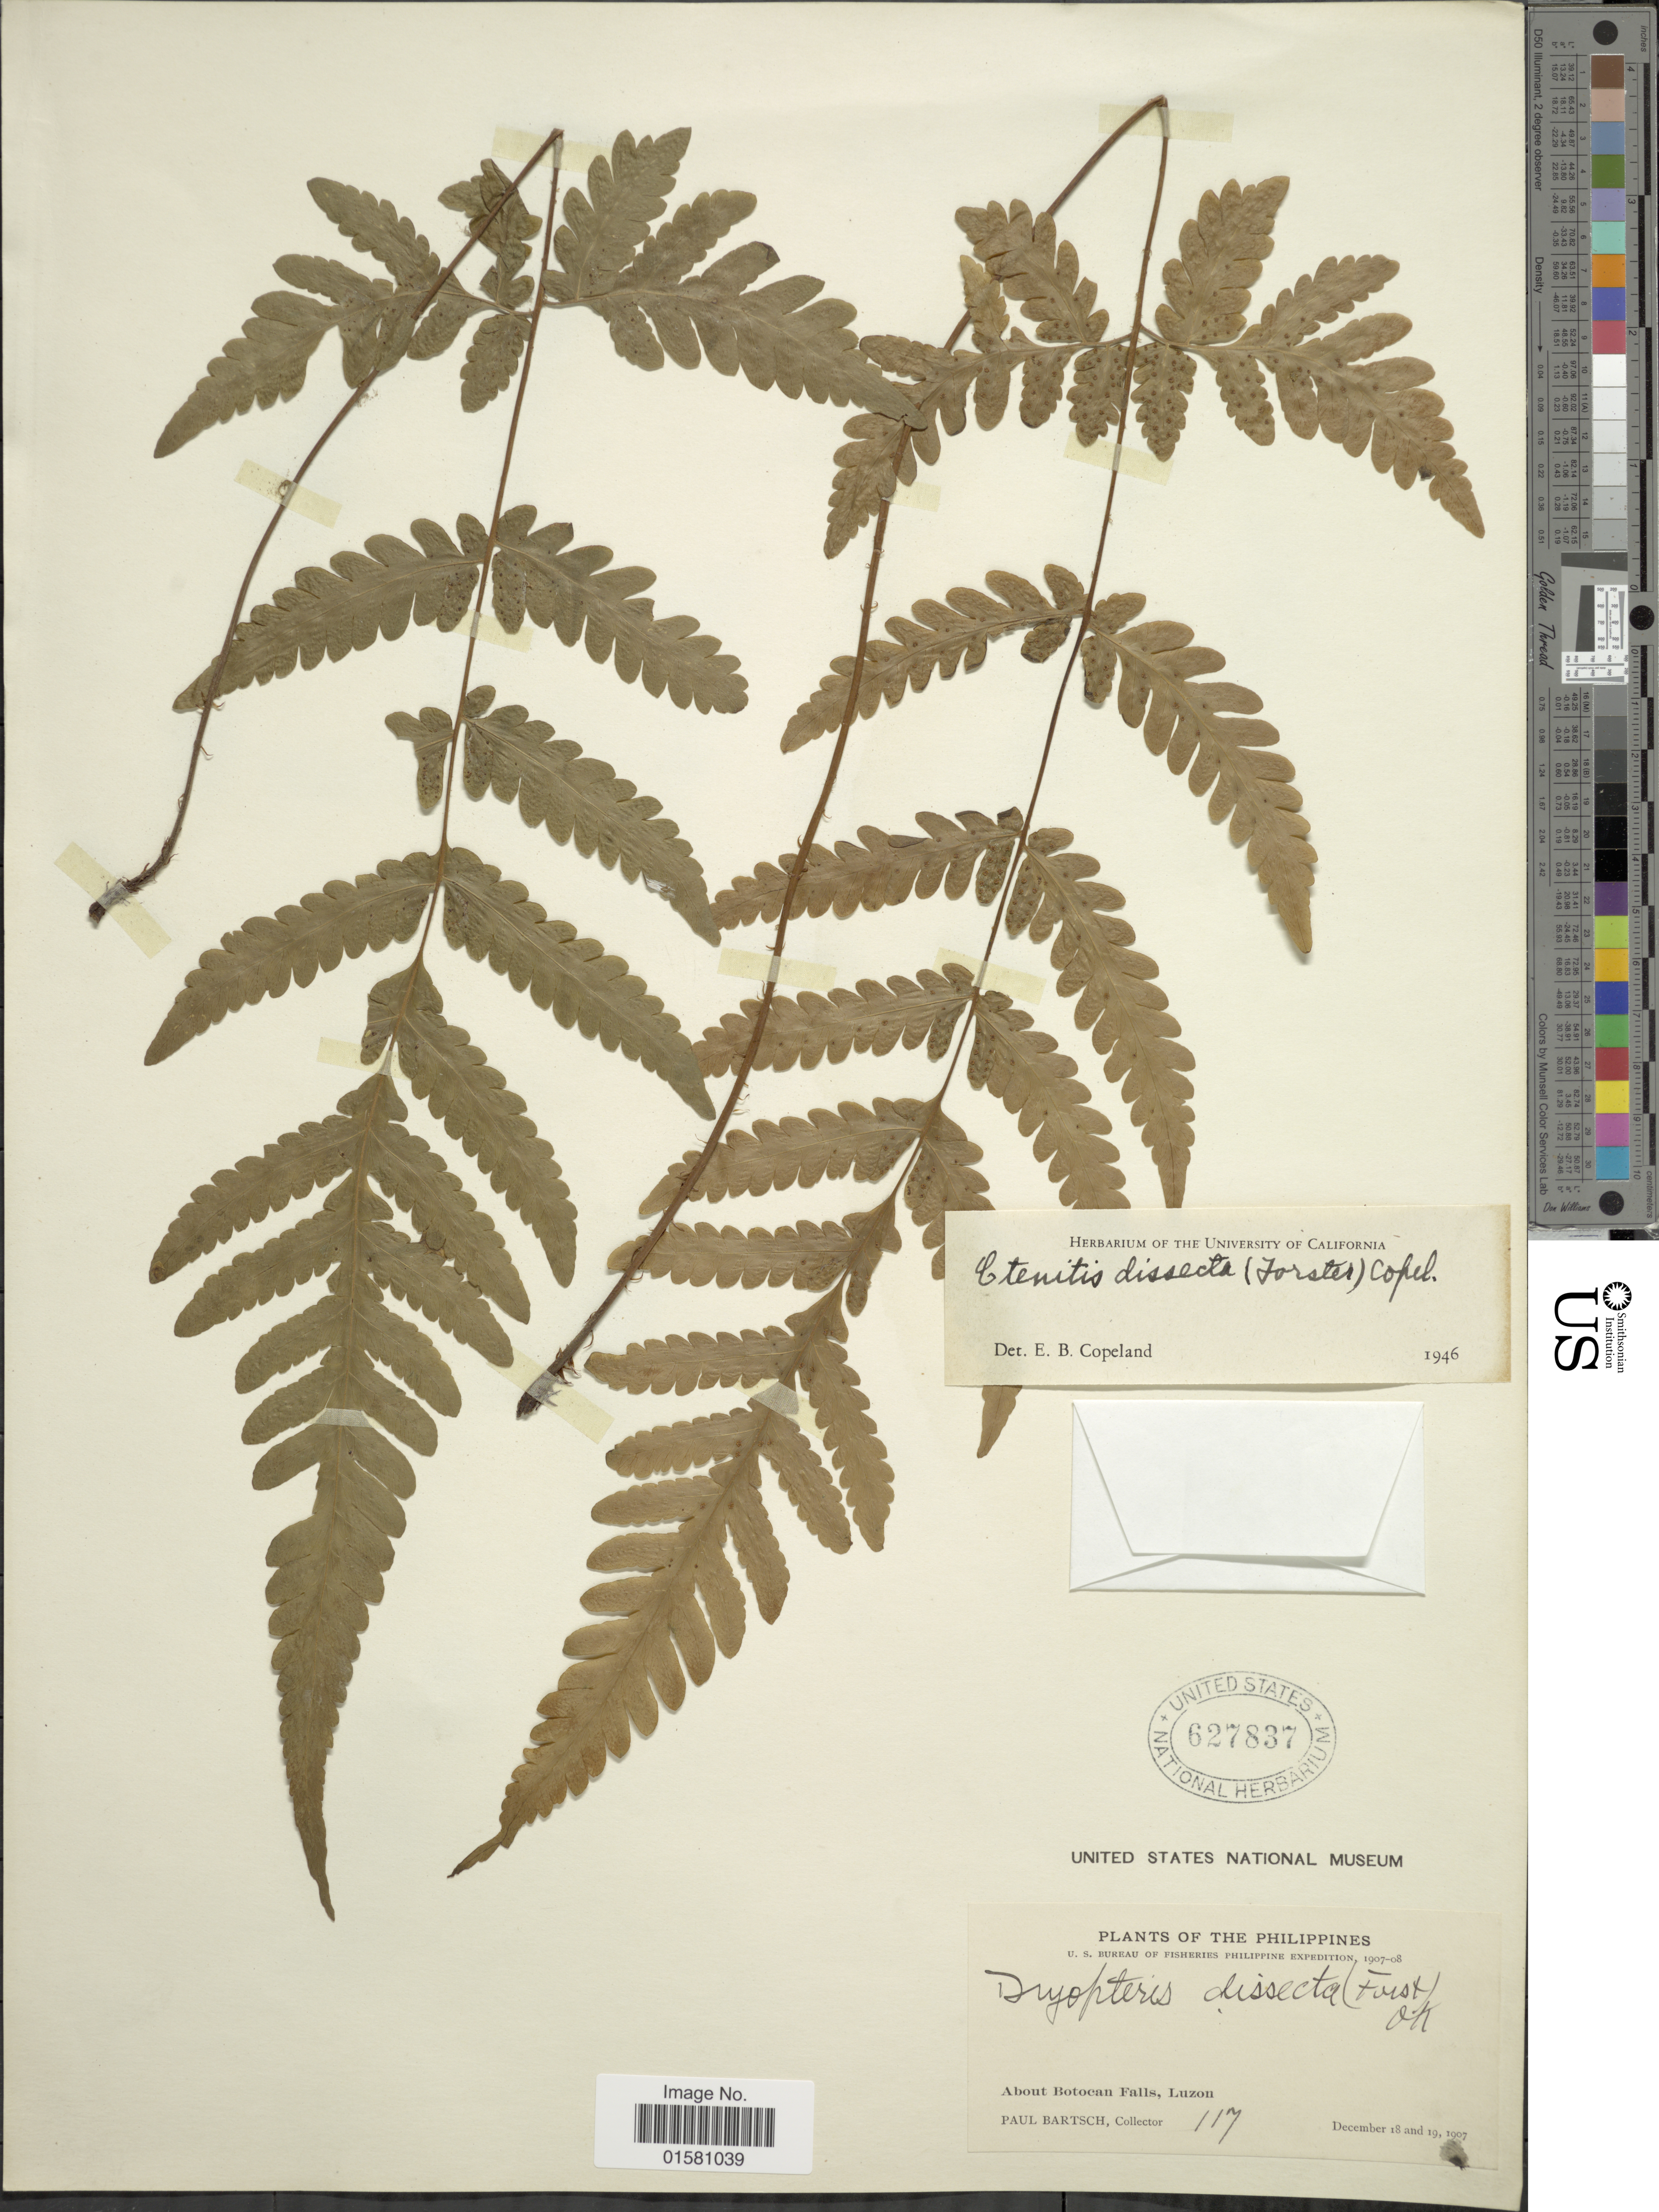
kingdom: Plantae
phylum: Tracheophyta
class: Polypodiopsida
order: Polypodiales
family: Tectariaceae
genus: Tectaria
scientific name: Tectaria dissecta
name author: (G. Forst.) Lellinger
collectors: P. Bartsch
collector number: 117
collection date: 1907-12-18/1907-12-19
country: Philippines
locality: About Botocan Falls, Luzon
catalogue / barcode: US 627837